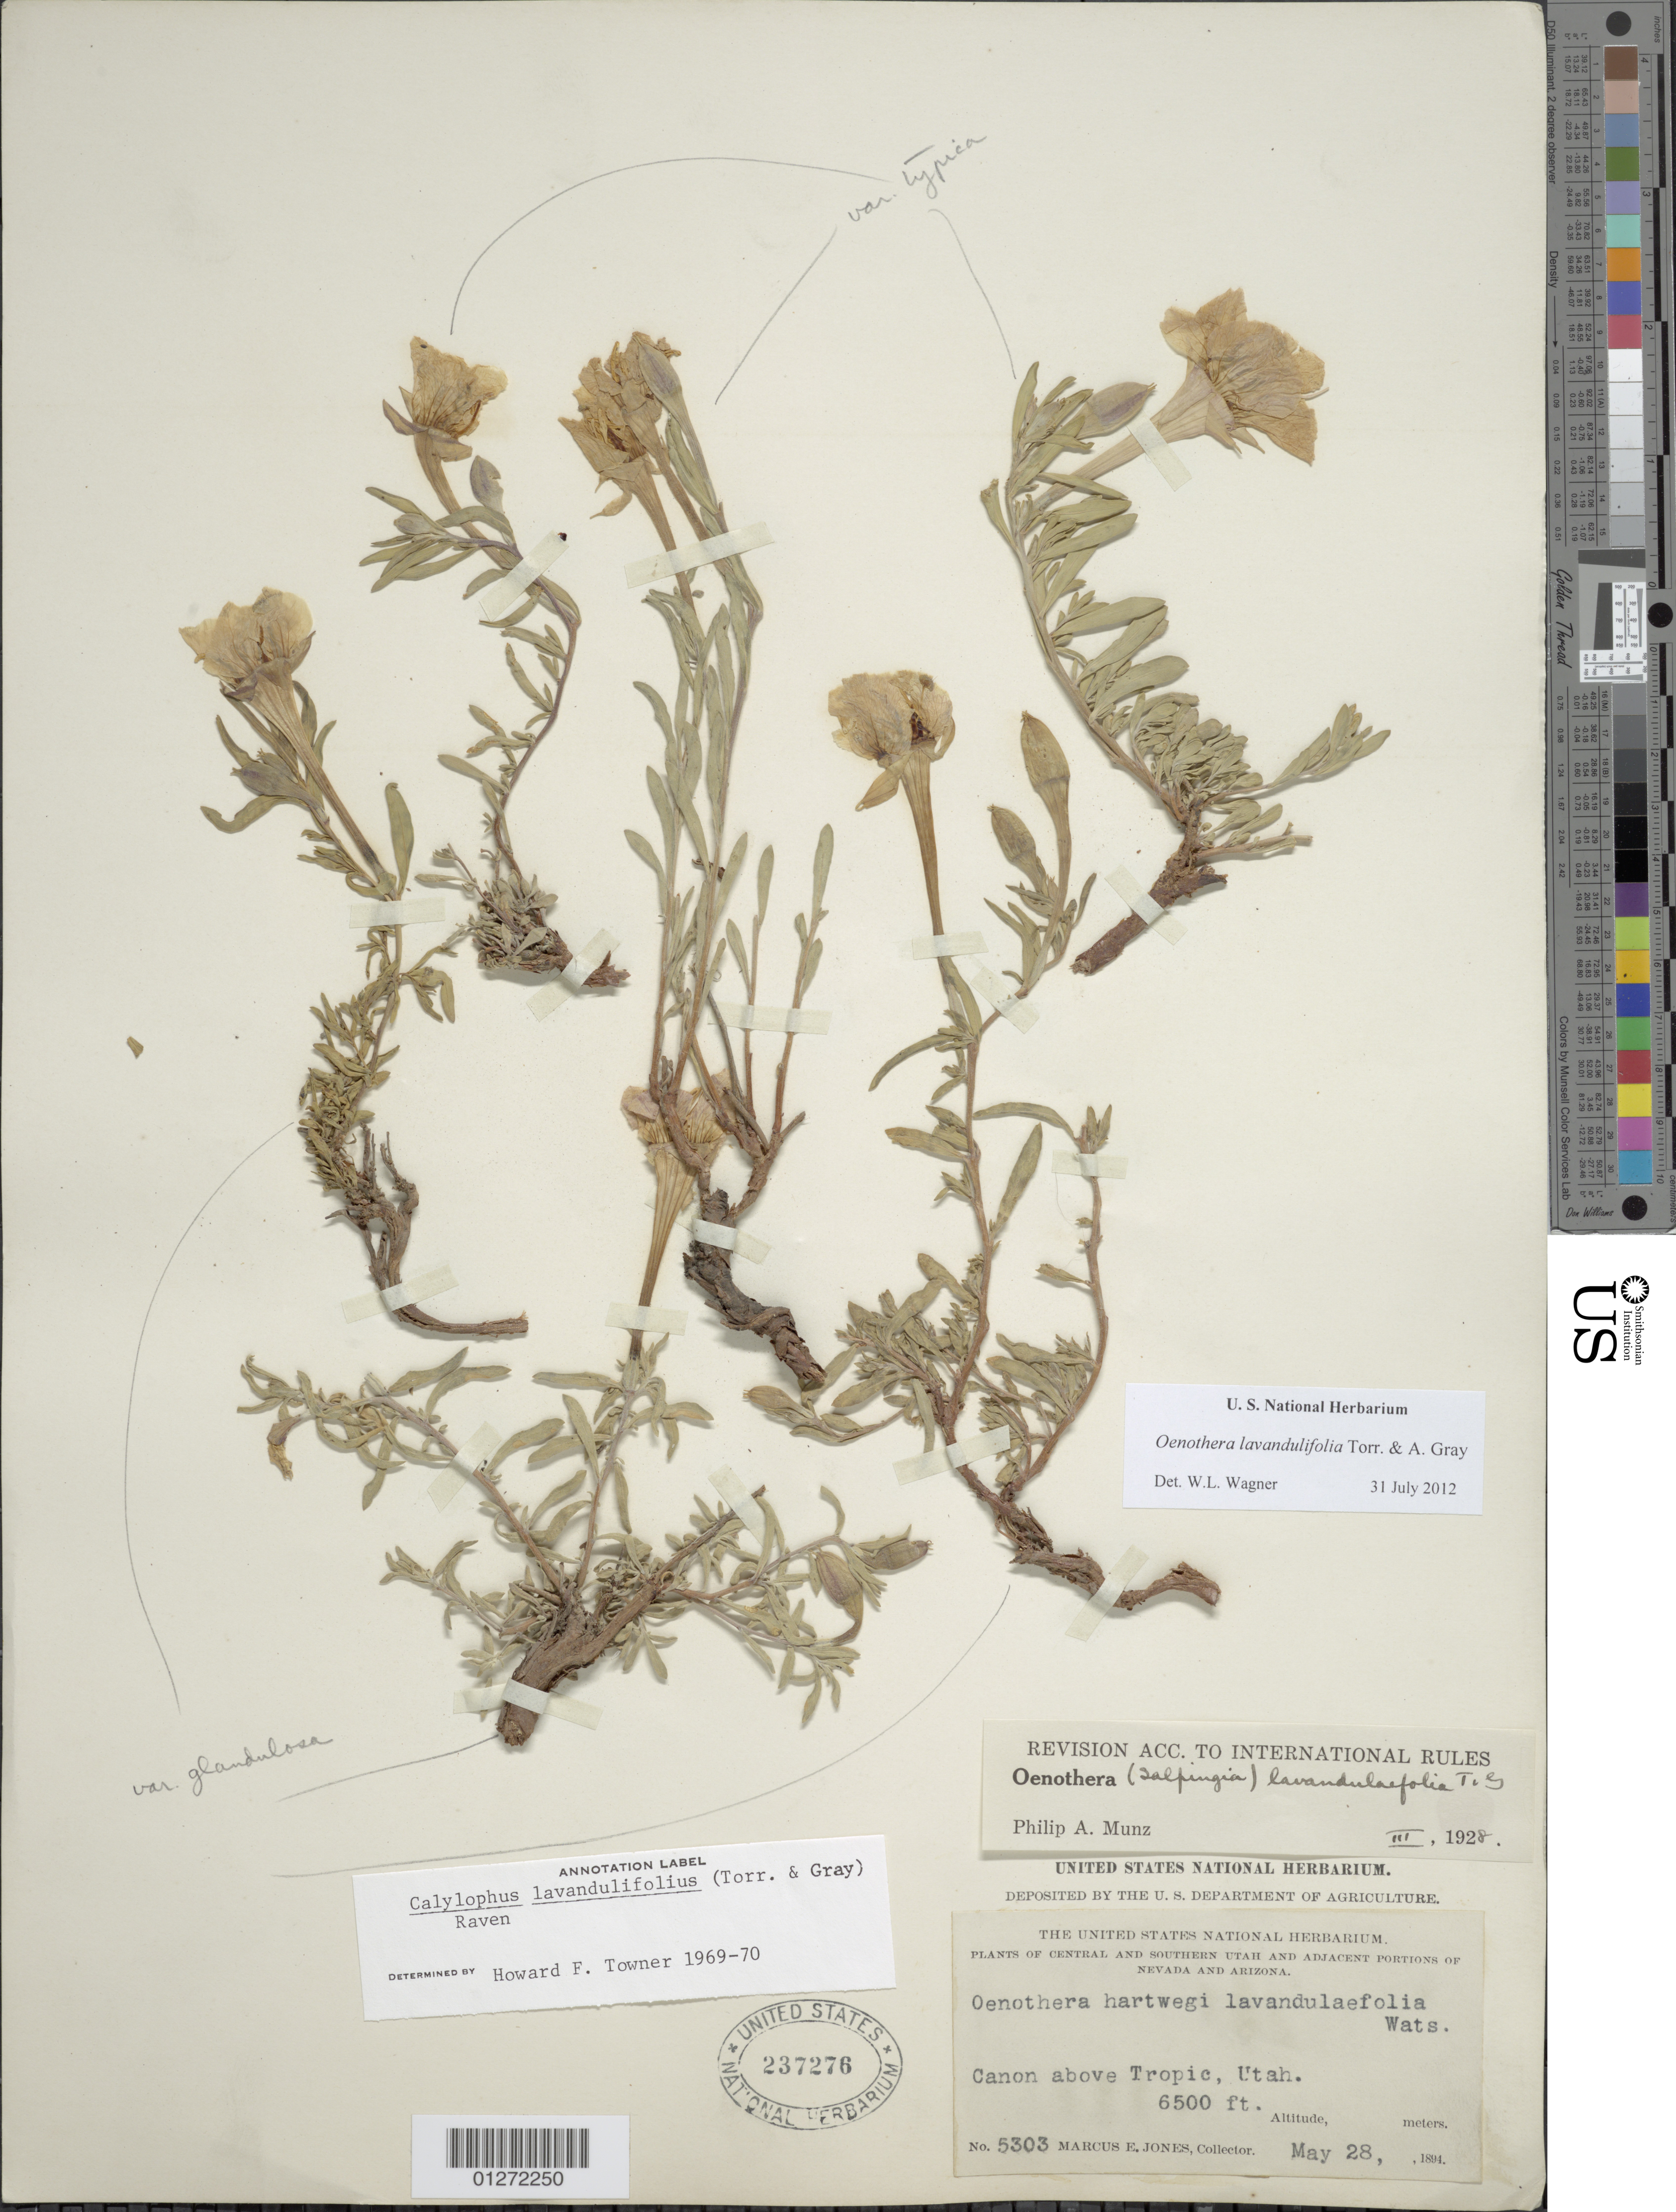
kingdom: Plantae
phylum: Tracheophyta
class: Magnoliopsida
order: Myrtales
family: Onagraceae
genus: Oenothera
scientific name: Oenothera lavandulifolia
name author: Torr. & A. Gray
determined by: Wagner, W. L., (BOT), Smithsonian Institution - National Museum of Natural History (UNITED STATES)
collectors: M. E. Jones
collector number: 5303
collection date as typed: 28 May 1894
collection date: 1894-05-28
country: United States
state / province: Utah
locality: Above Tropic.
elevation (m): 1981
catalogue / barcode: US 237276